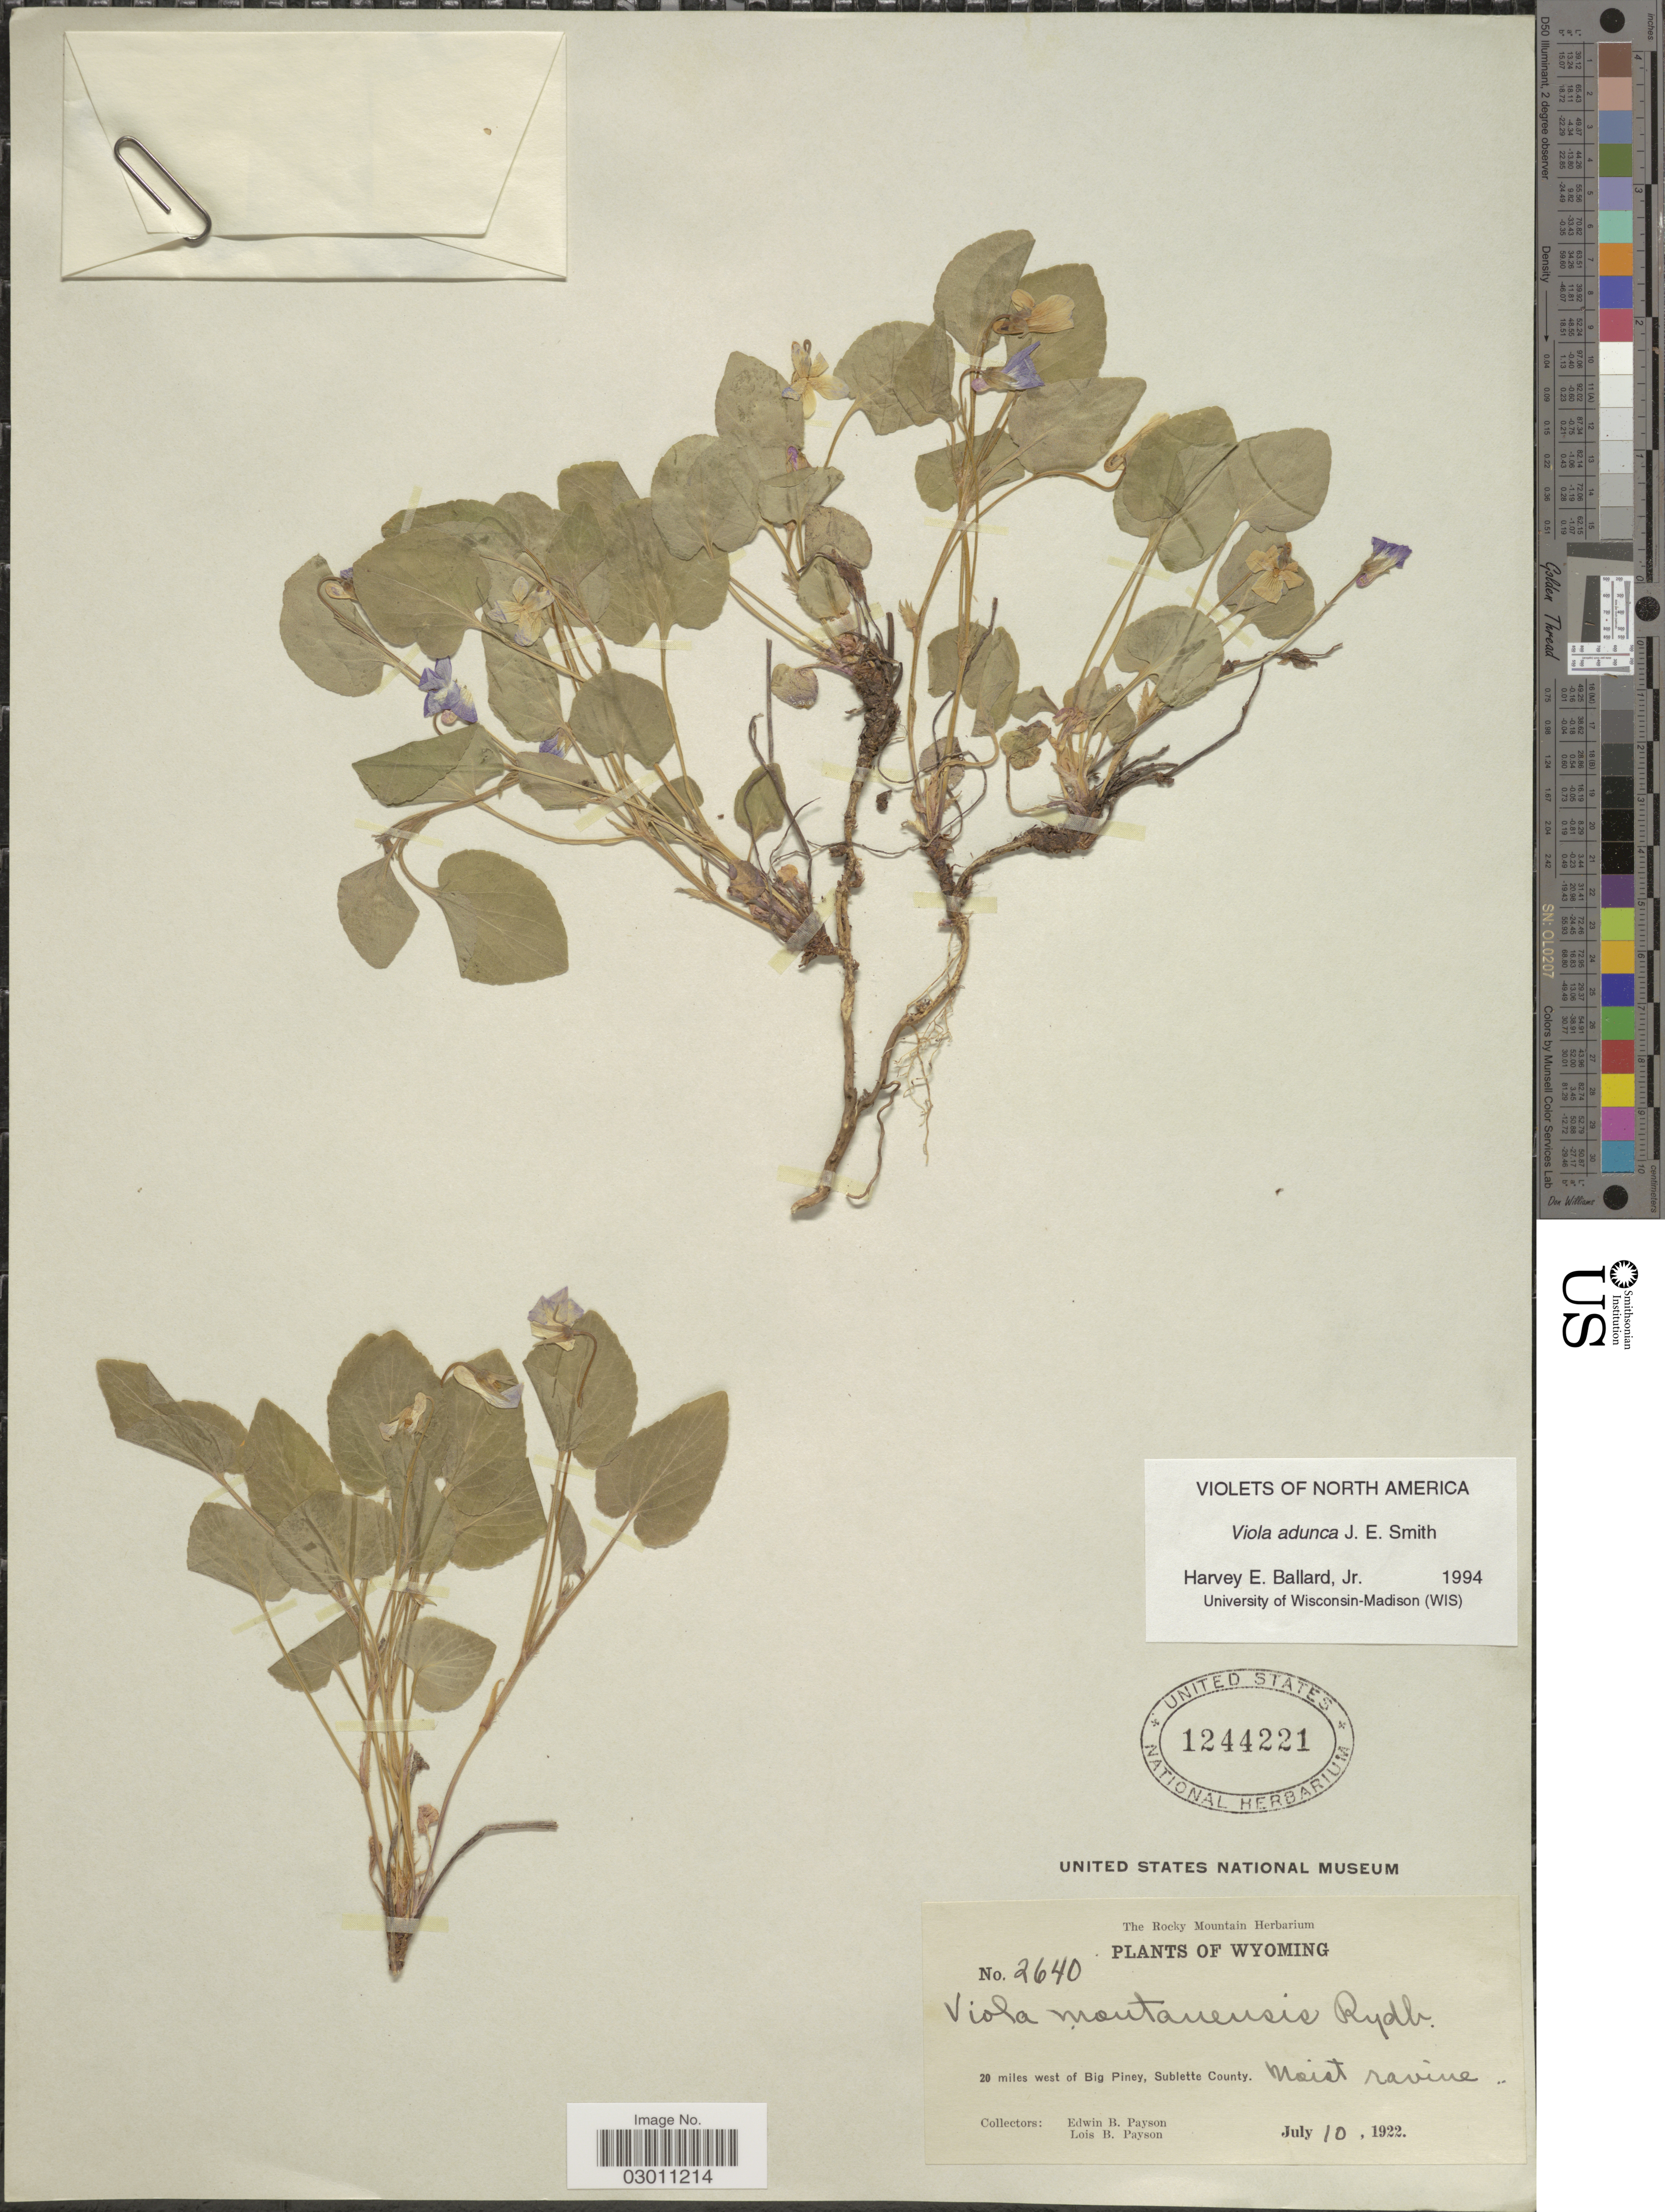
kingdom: Plantae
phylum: Tracheophyta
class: Magnoliopsida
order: Malpighiales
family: Violaceae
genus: Viola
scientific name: Viola adunca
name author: Sm.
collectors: E. B. Payson & L. Payson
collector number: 2640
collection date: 1922-07-10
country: United States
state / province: Wyoming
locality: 20 miles west of Big Piney, Sublette County.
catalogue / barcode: US 1244221